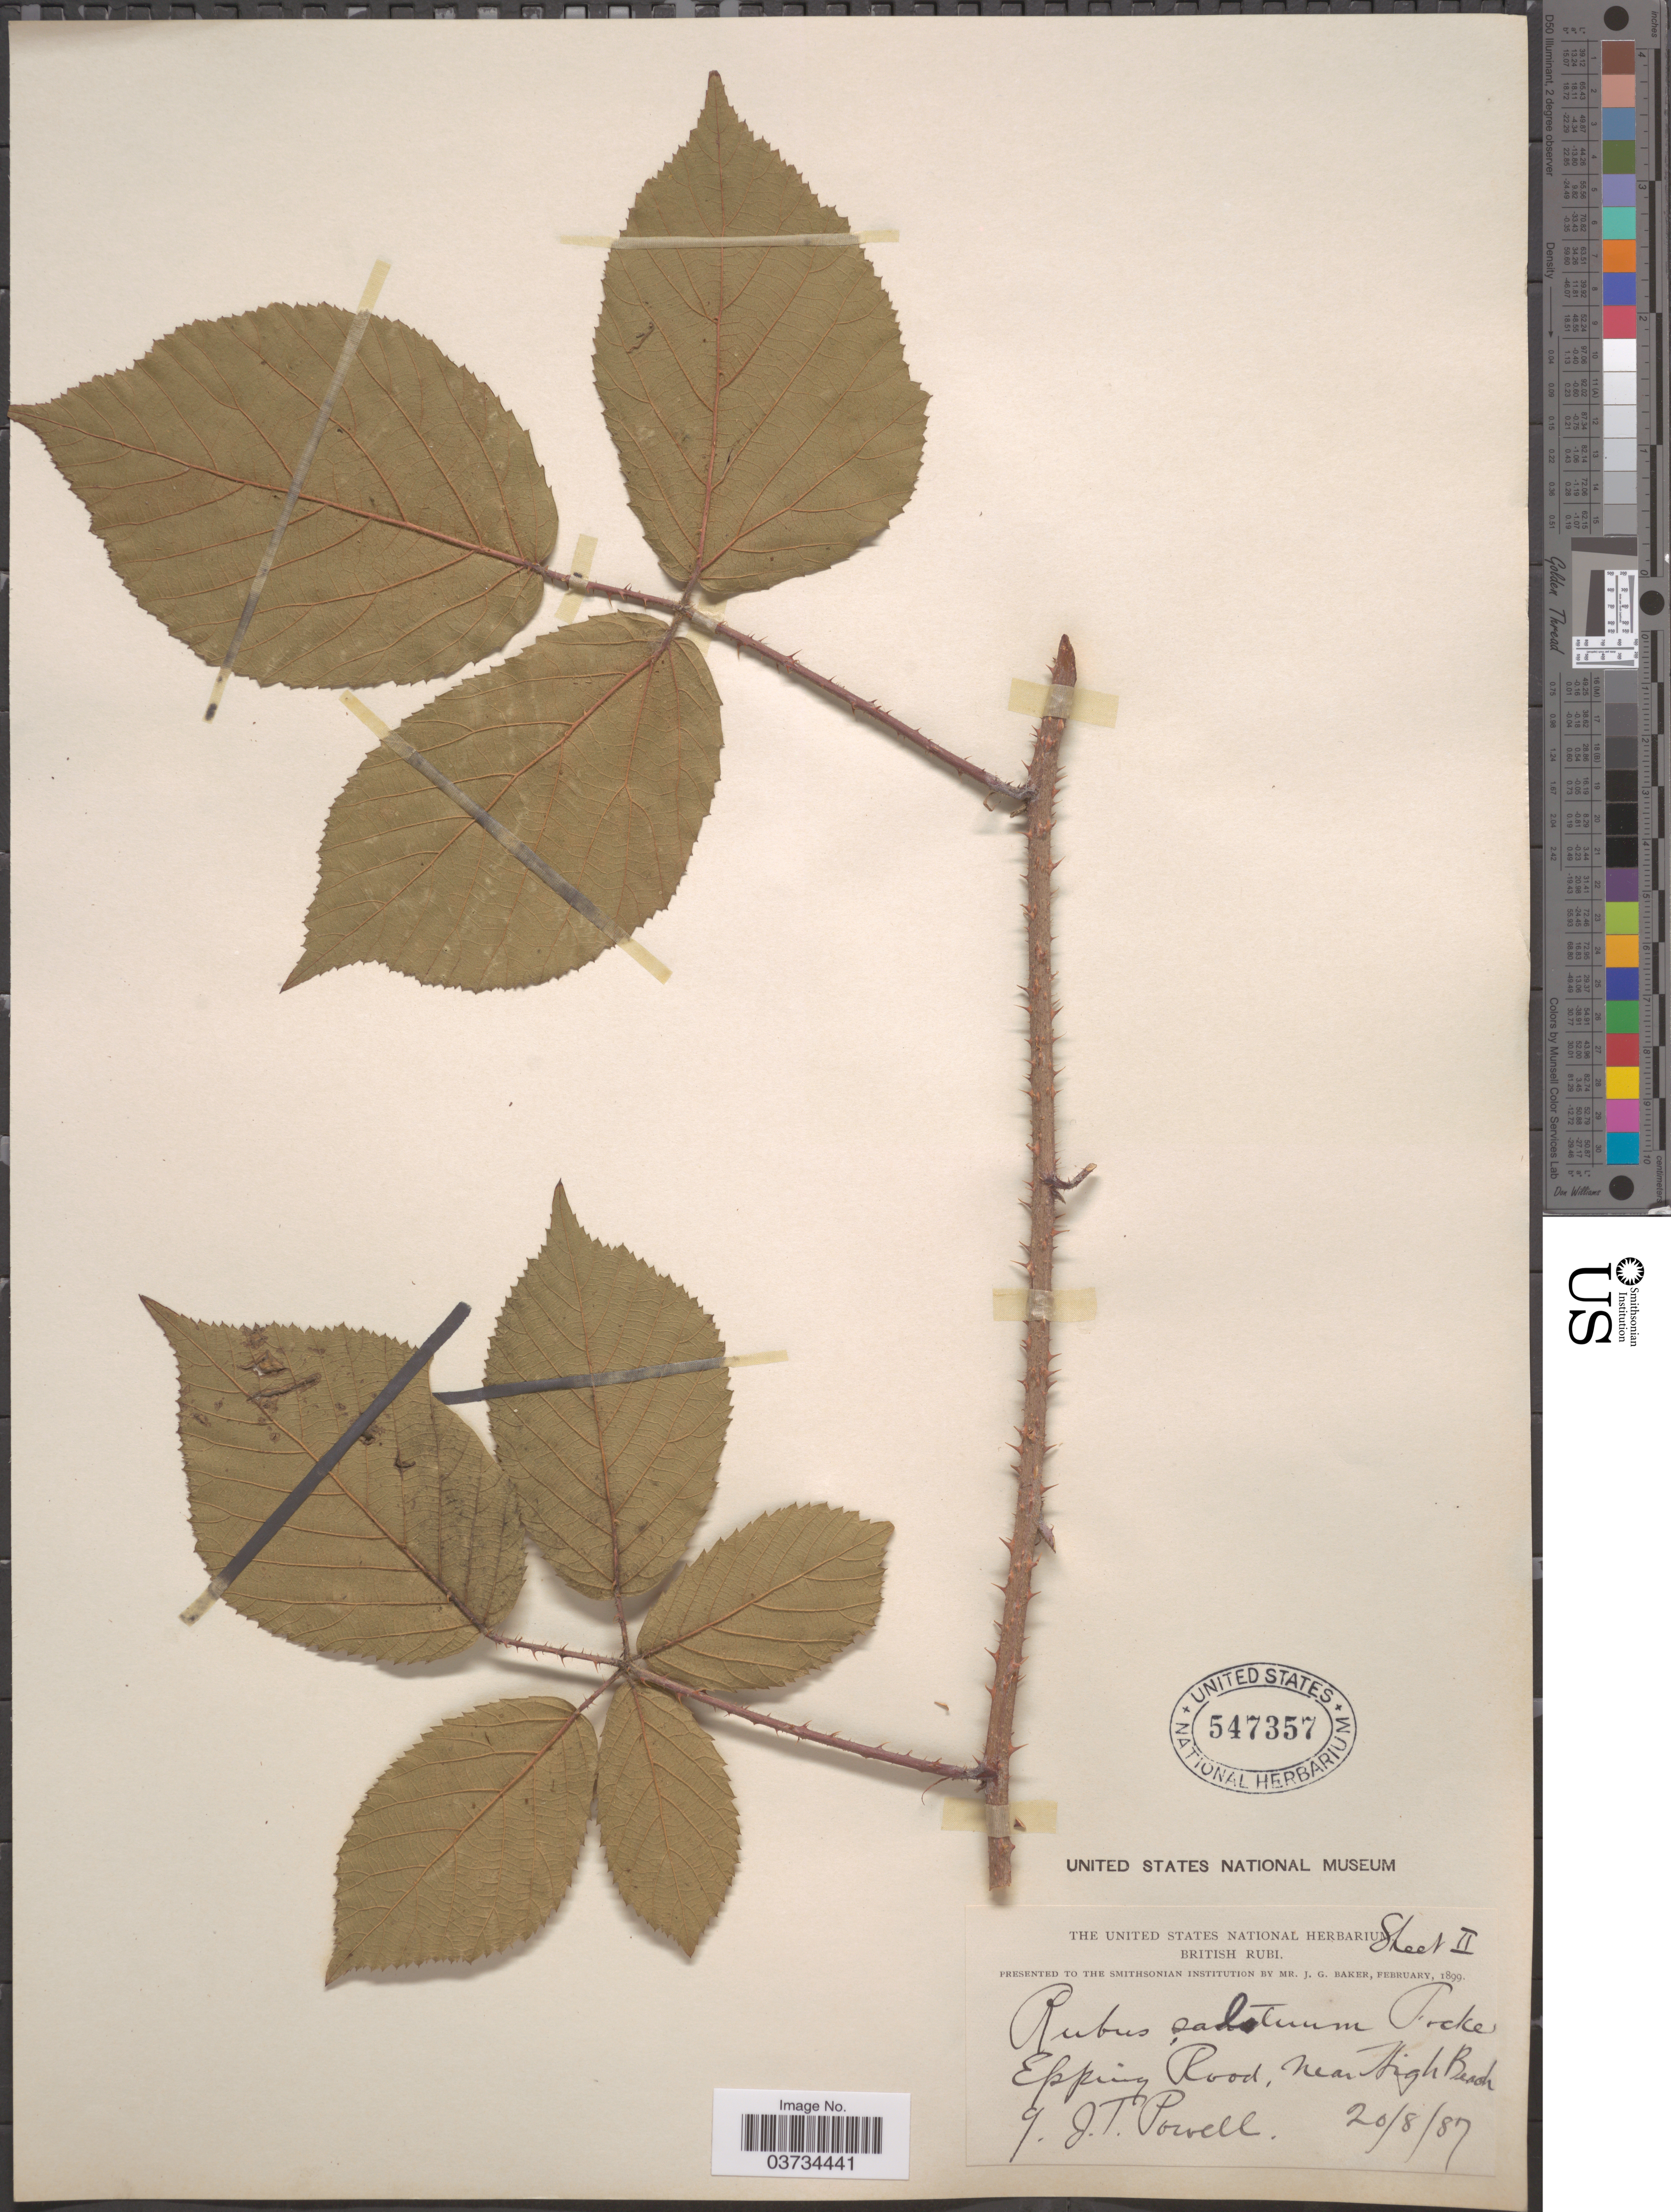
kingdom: Plantae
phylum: Tracheophyta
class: Magnoliopsida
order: Rosales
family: Rosaceae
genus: Rubus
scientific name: Rubus flexuosus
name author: P.J. Müll. & Lefèvre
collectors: J. Powell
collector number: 9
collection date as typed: Transcribed d/m/y: 20/8/87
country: United Kingdom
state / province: England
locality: Epping Road, near High Beach.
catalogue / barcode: US 547357